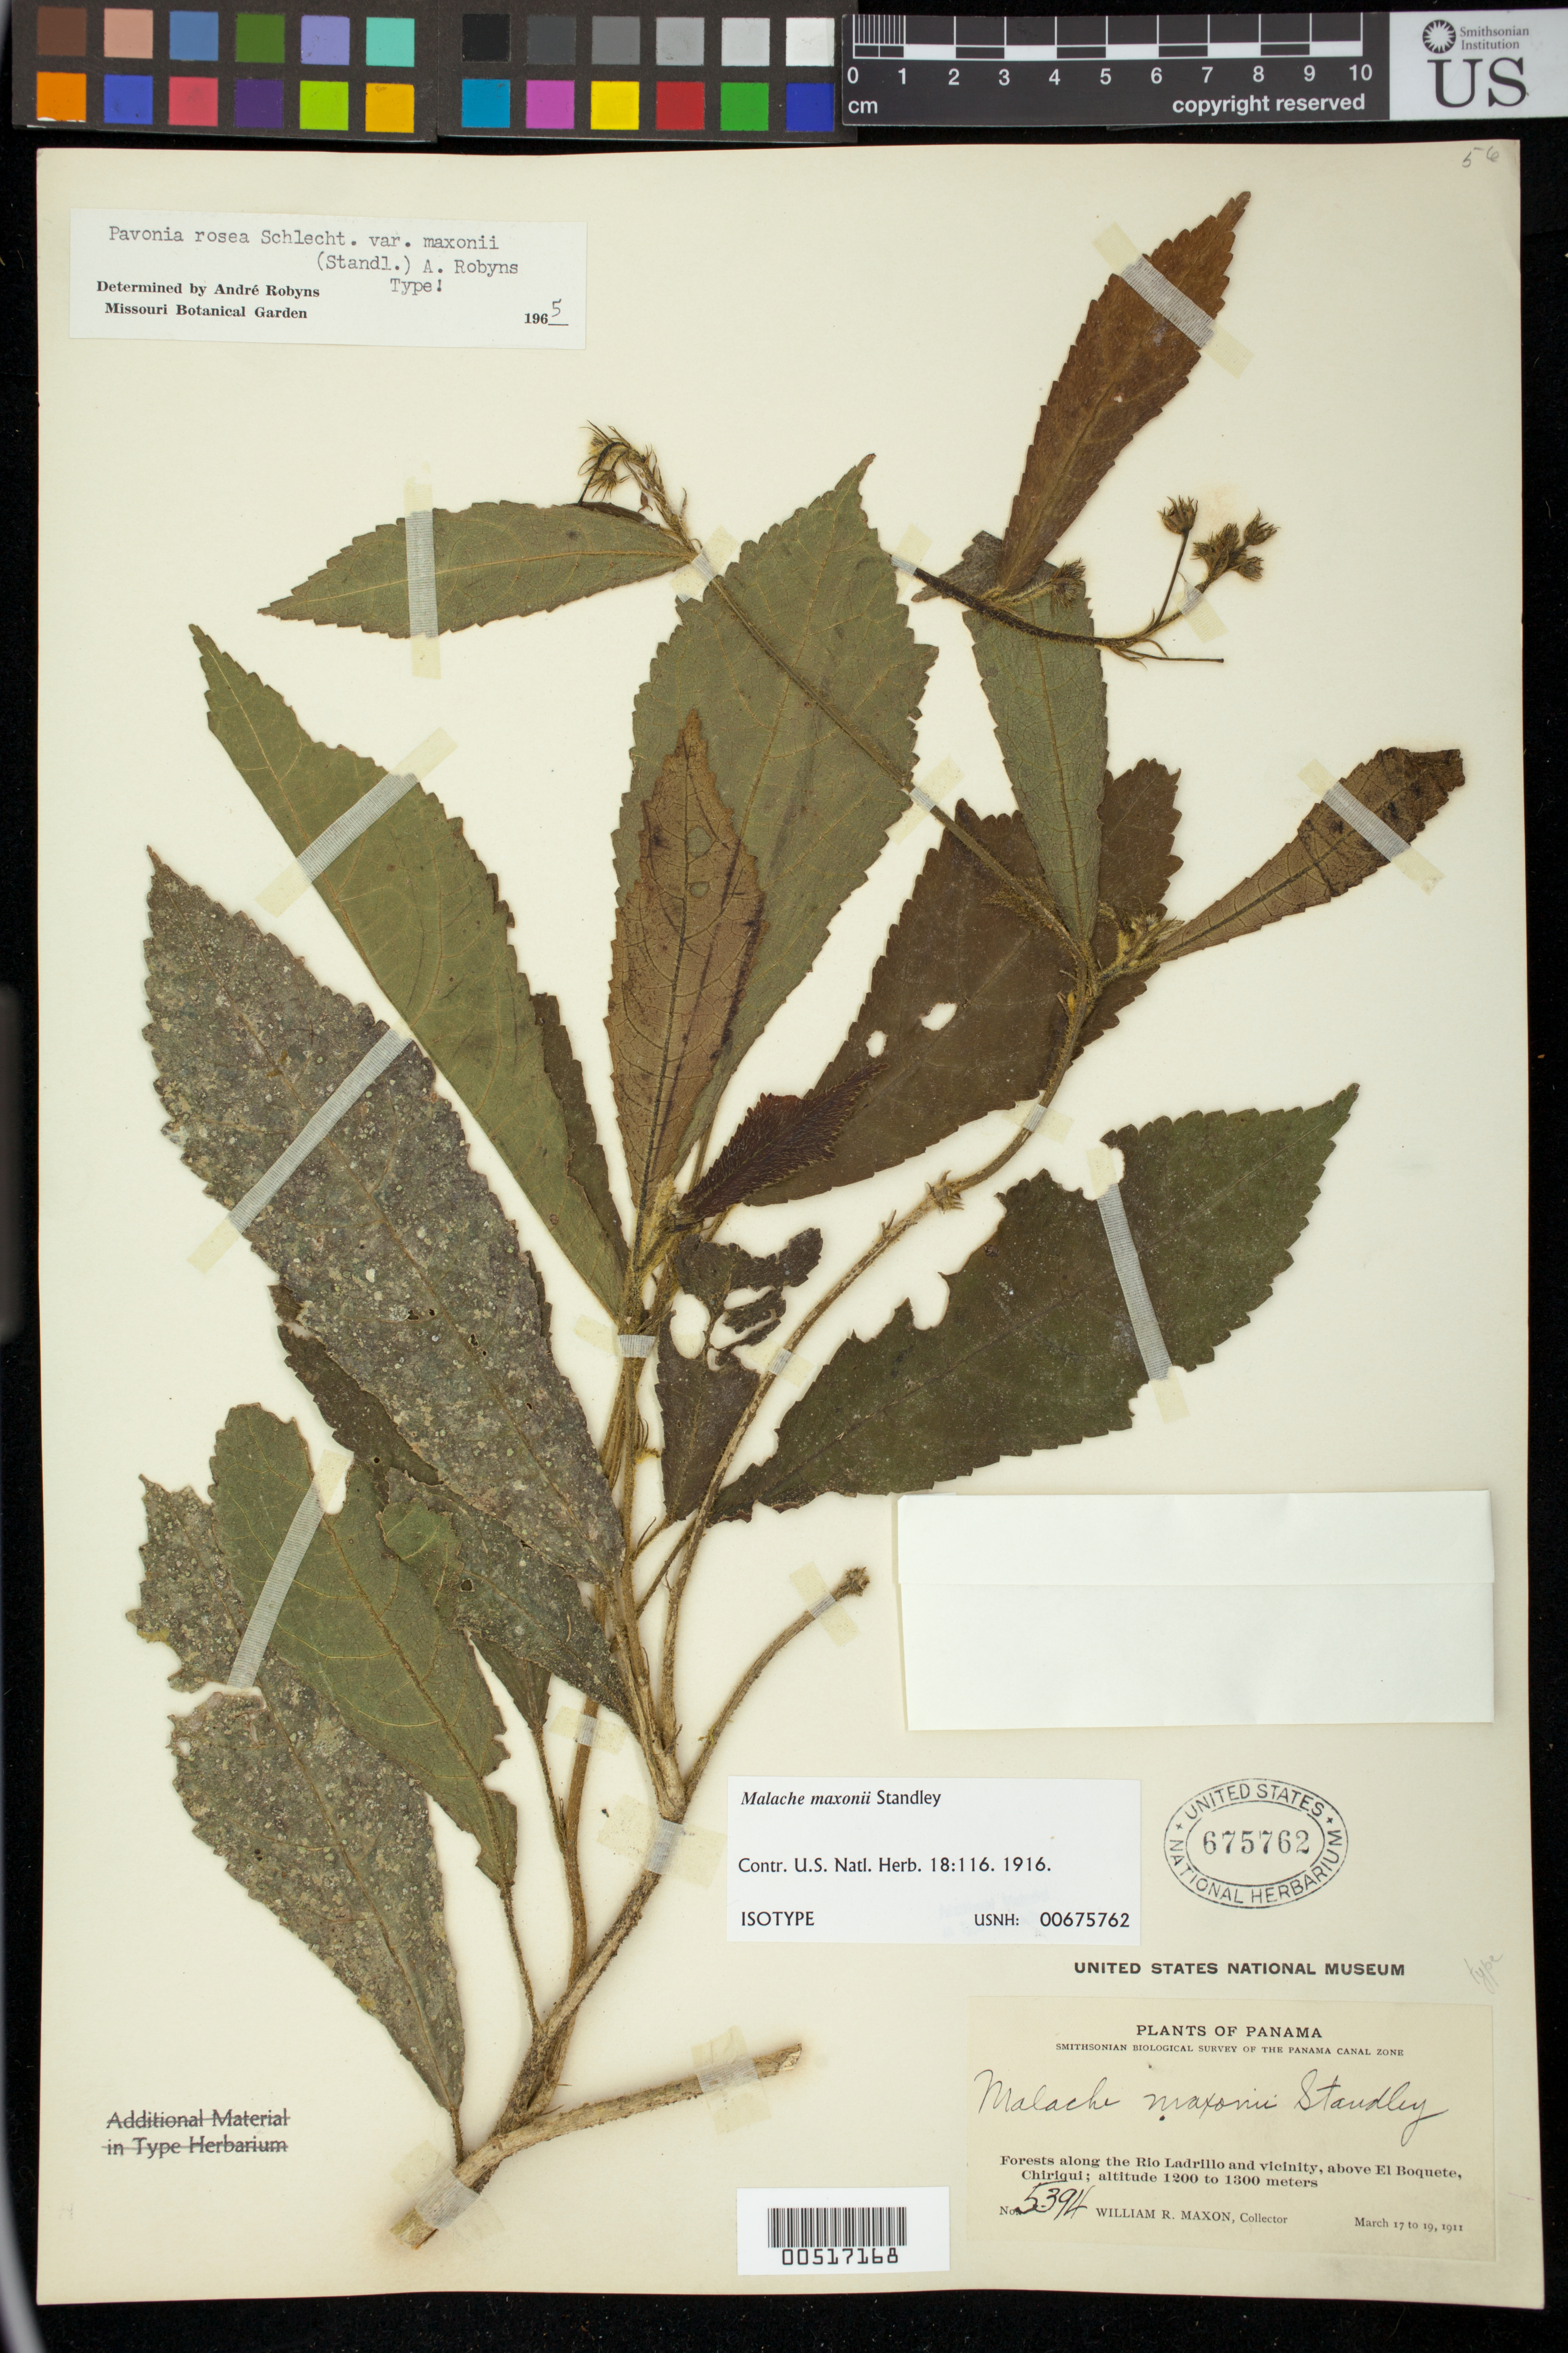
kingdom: Plantae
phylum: Tracheophyta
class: Magnoliopsida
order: Malvales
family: Malvaceae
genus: Malache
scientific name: Malache maxonii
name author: Standl.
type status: Isotype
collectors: W. R. Maxon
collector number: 5394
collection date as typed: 17 Mar 1911 to 19 Mar 1911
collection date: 1911-03-17/1911-03-19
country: Panama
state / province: Chiriquí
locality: Forests along the Rio Ladrillo and vicinity, above El Boquete, Chiriqui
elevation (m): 1200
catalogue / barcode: US 675762